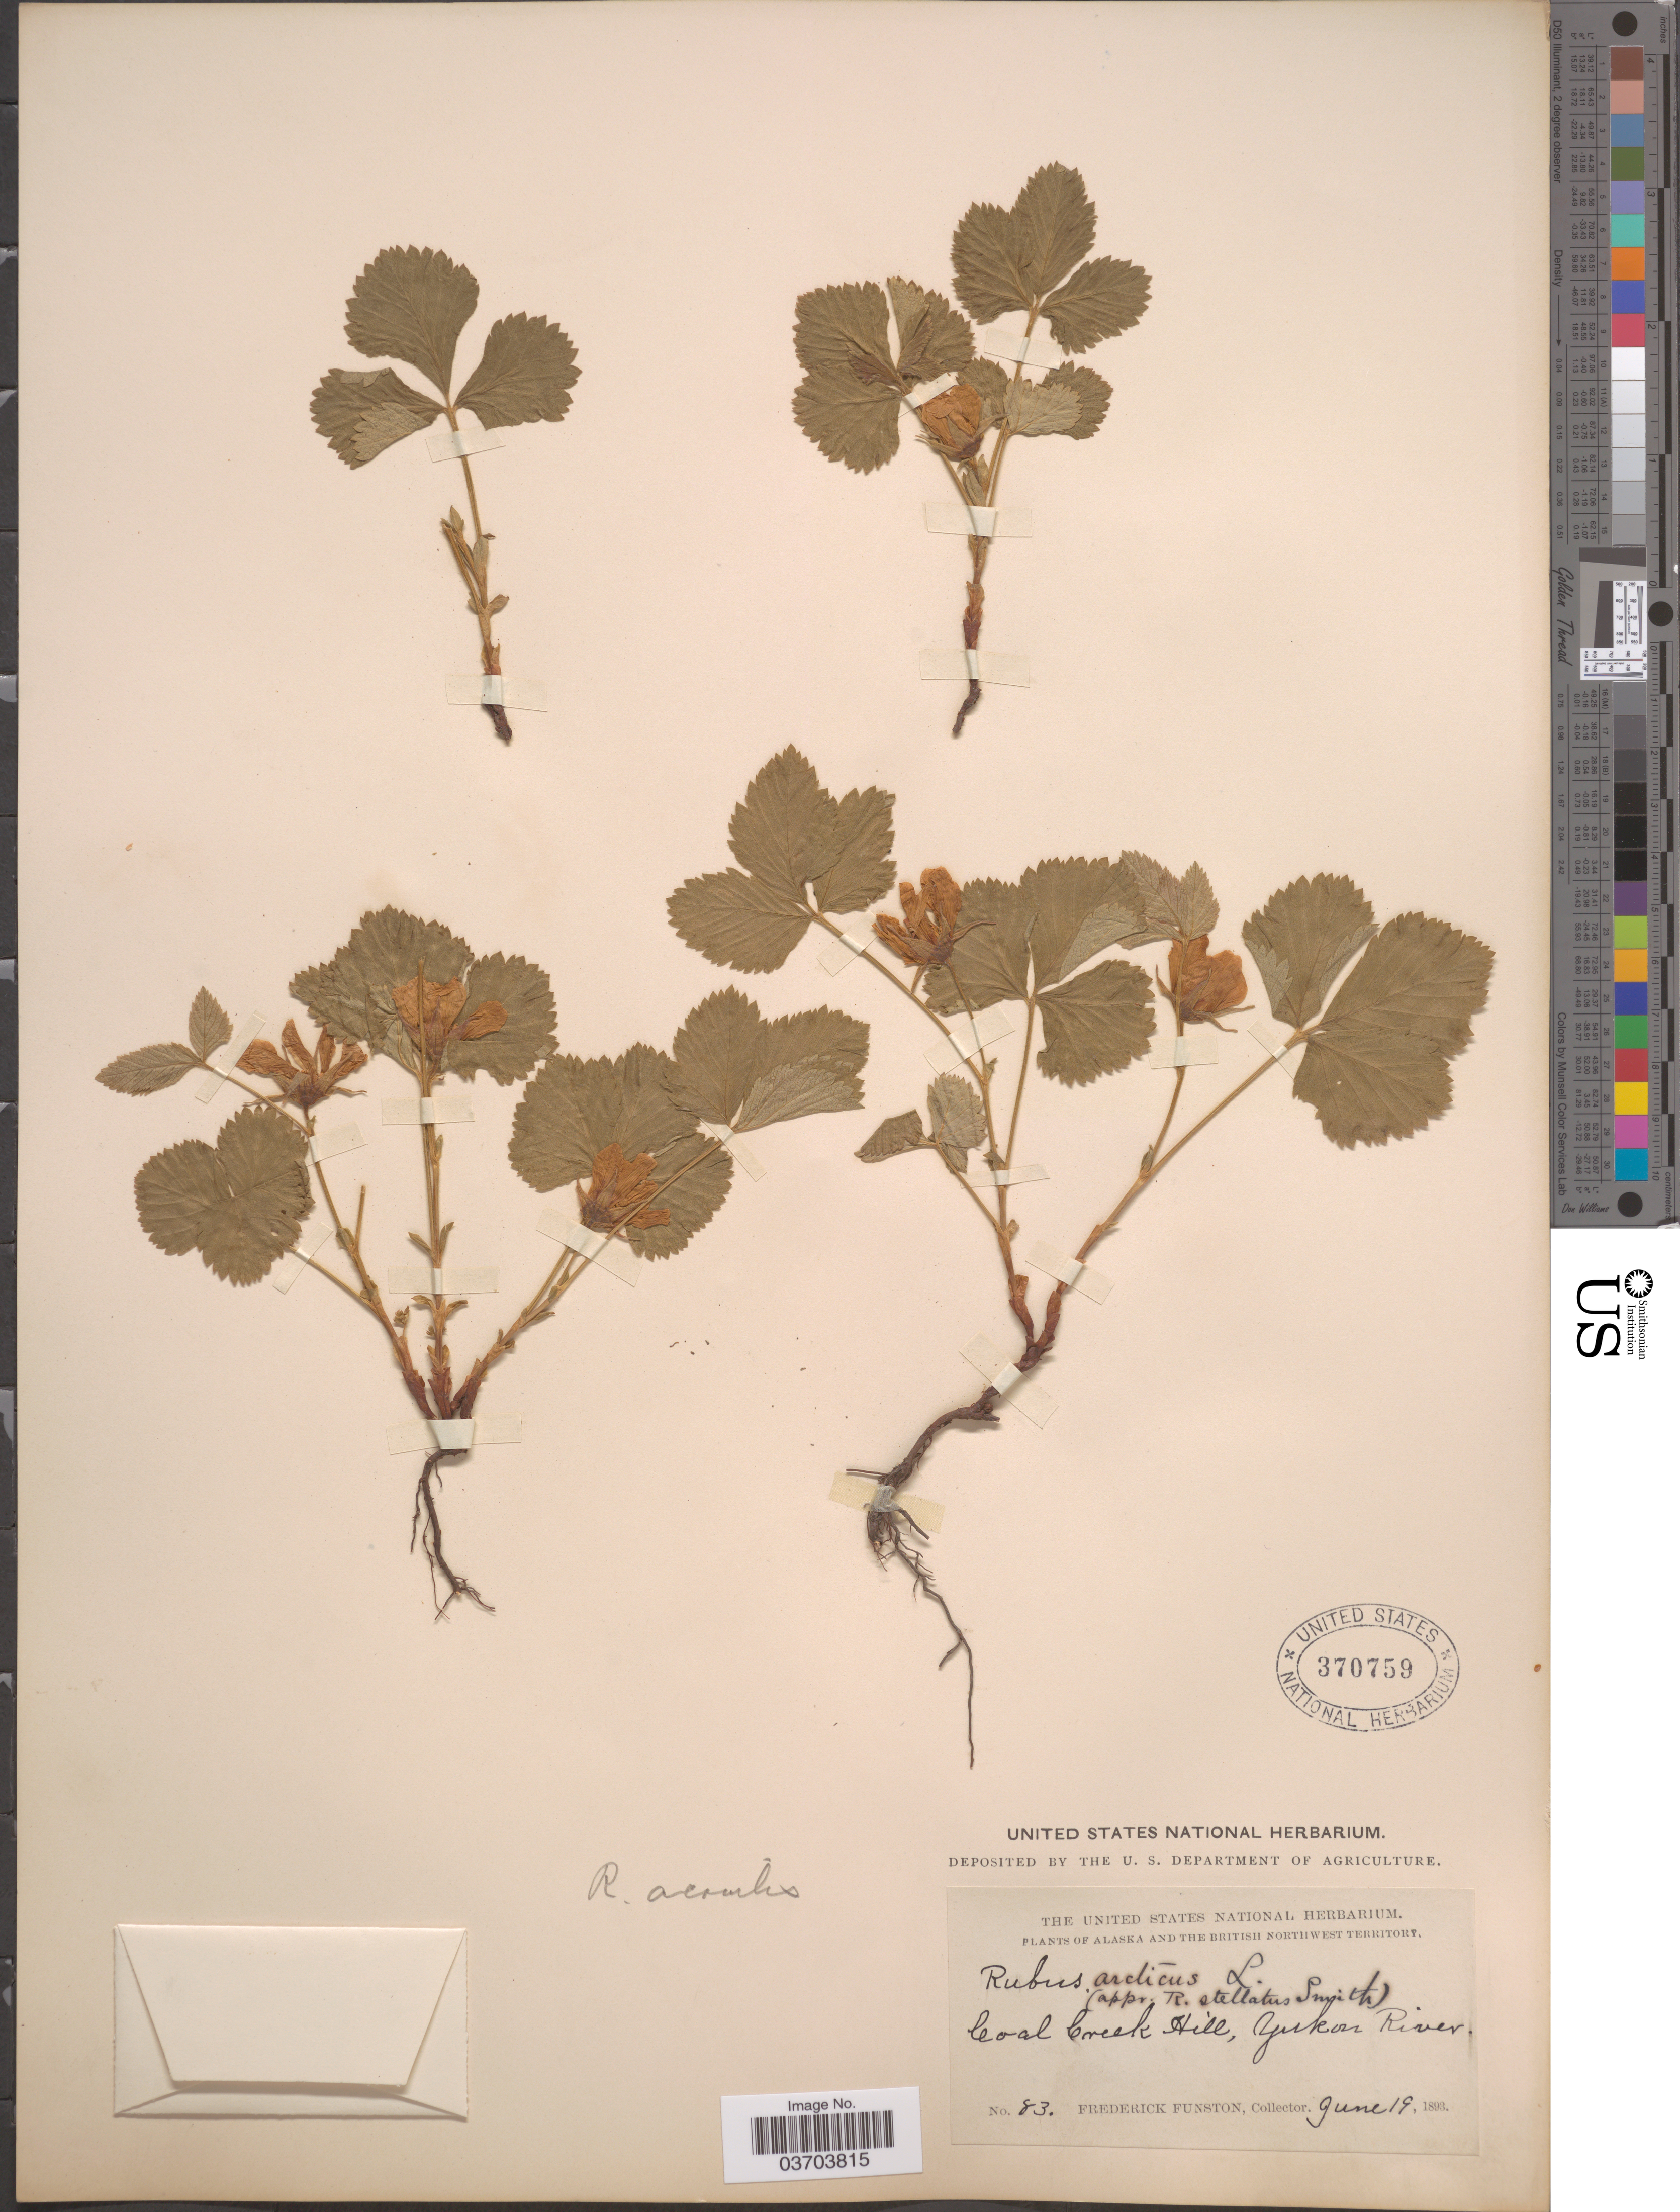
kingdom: Plantae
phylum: Tracheophyta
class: Magnoliopsida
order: Rosales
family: Rosaceae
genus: Rubus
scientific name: Rubus acaulis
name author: Michx.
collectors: F. Funston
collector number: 83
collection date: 1893-06-19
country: United States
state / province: Alaska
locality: Alaska and the British Northwest Territory. Coal Creek Hill, Yukon River.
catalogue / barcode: US 370759